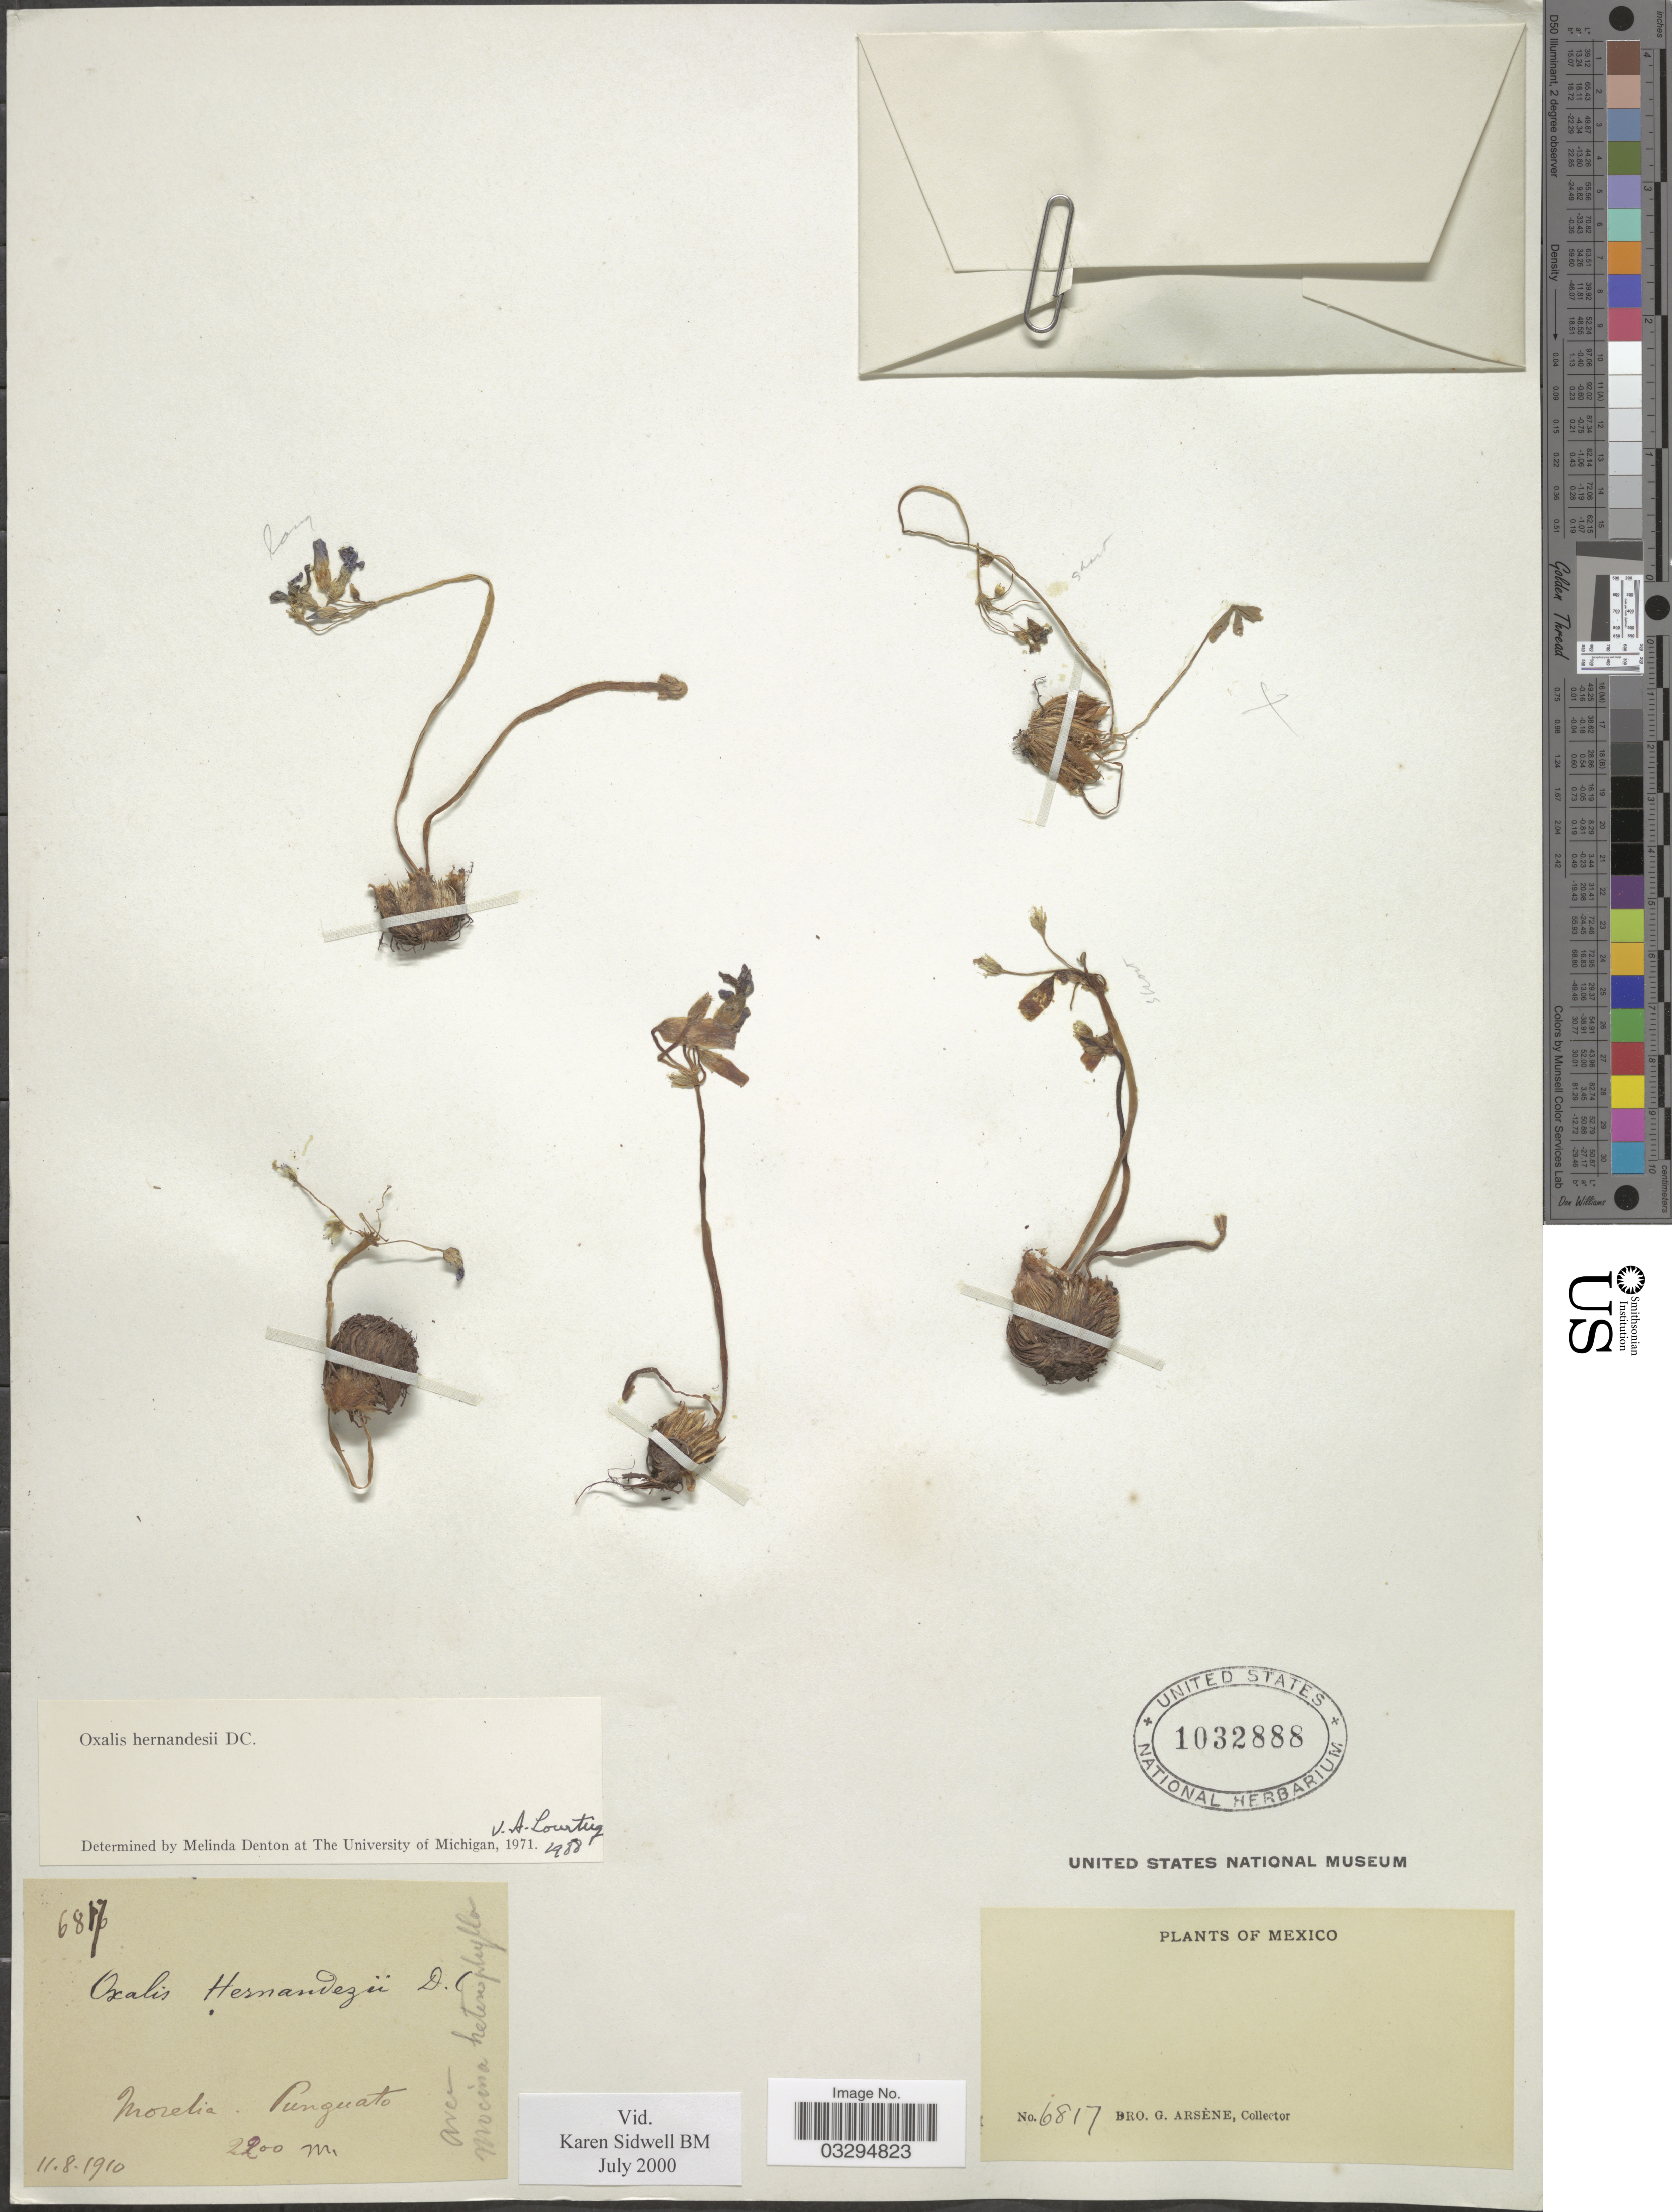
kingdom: Plantae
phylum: Tracheophyta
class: Magnoliopsida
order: Oxalidales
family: Oxalidaceae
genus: Oxalis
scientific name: Oxalis hernandezii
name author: Moc. & Sessé ex DC.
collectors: Bro. G. Arsène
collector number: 6817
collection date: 1910-08-11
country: Mexico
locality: Morelia, Punguato.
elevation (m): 2200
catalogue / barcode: US 1032888